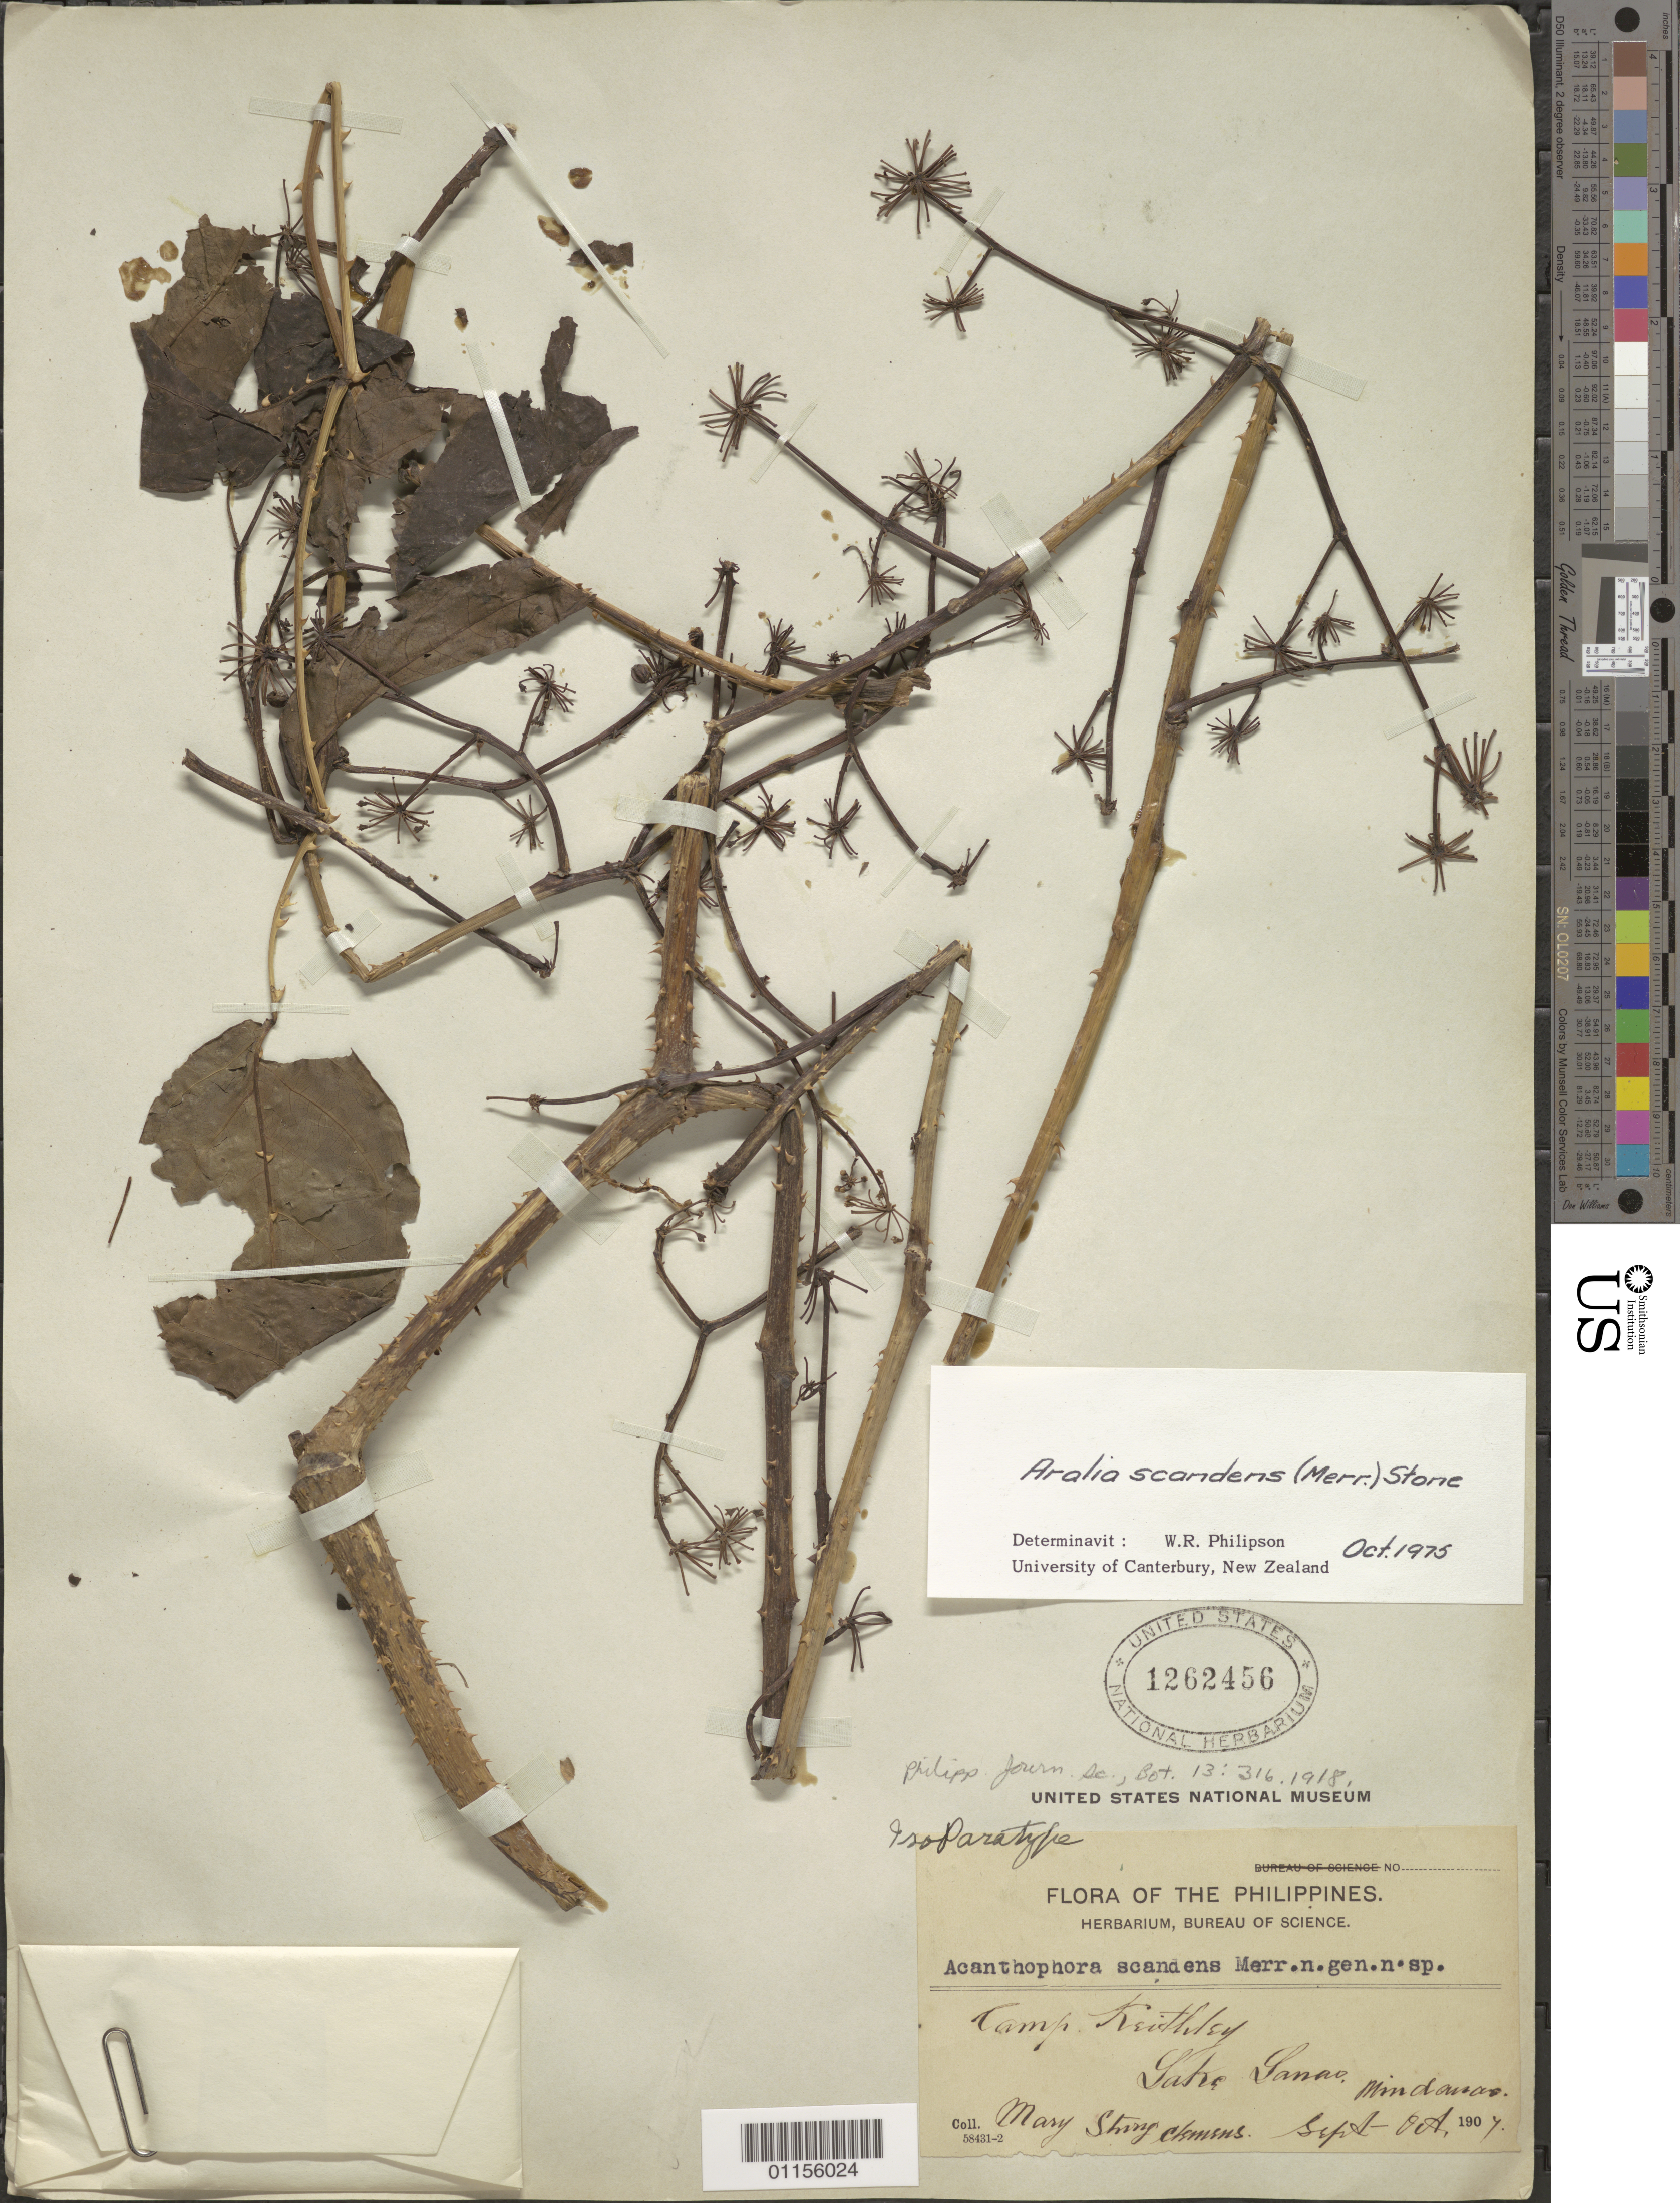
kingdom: Plantae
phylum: Tracheophyta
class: Magnoliopsida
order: Apiales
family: Araliaceae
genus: Aralia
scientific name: Aralia scandens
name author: (Merr.) Ha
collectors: M. S. Clemens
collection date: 1907-09/1907-10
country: Philippines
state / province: Muslim Mindanao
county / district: Lanao del Sur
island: Mindanao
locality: Lake Lanao.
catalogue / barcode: US 1262456